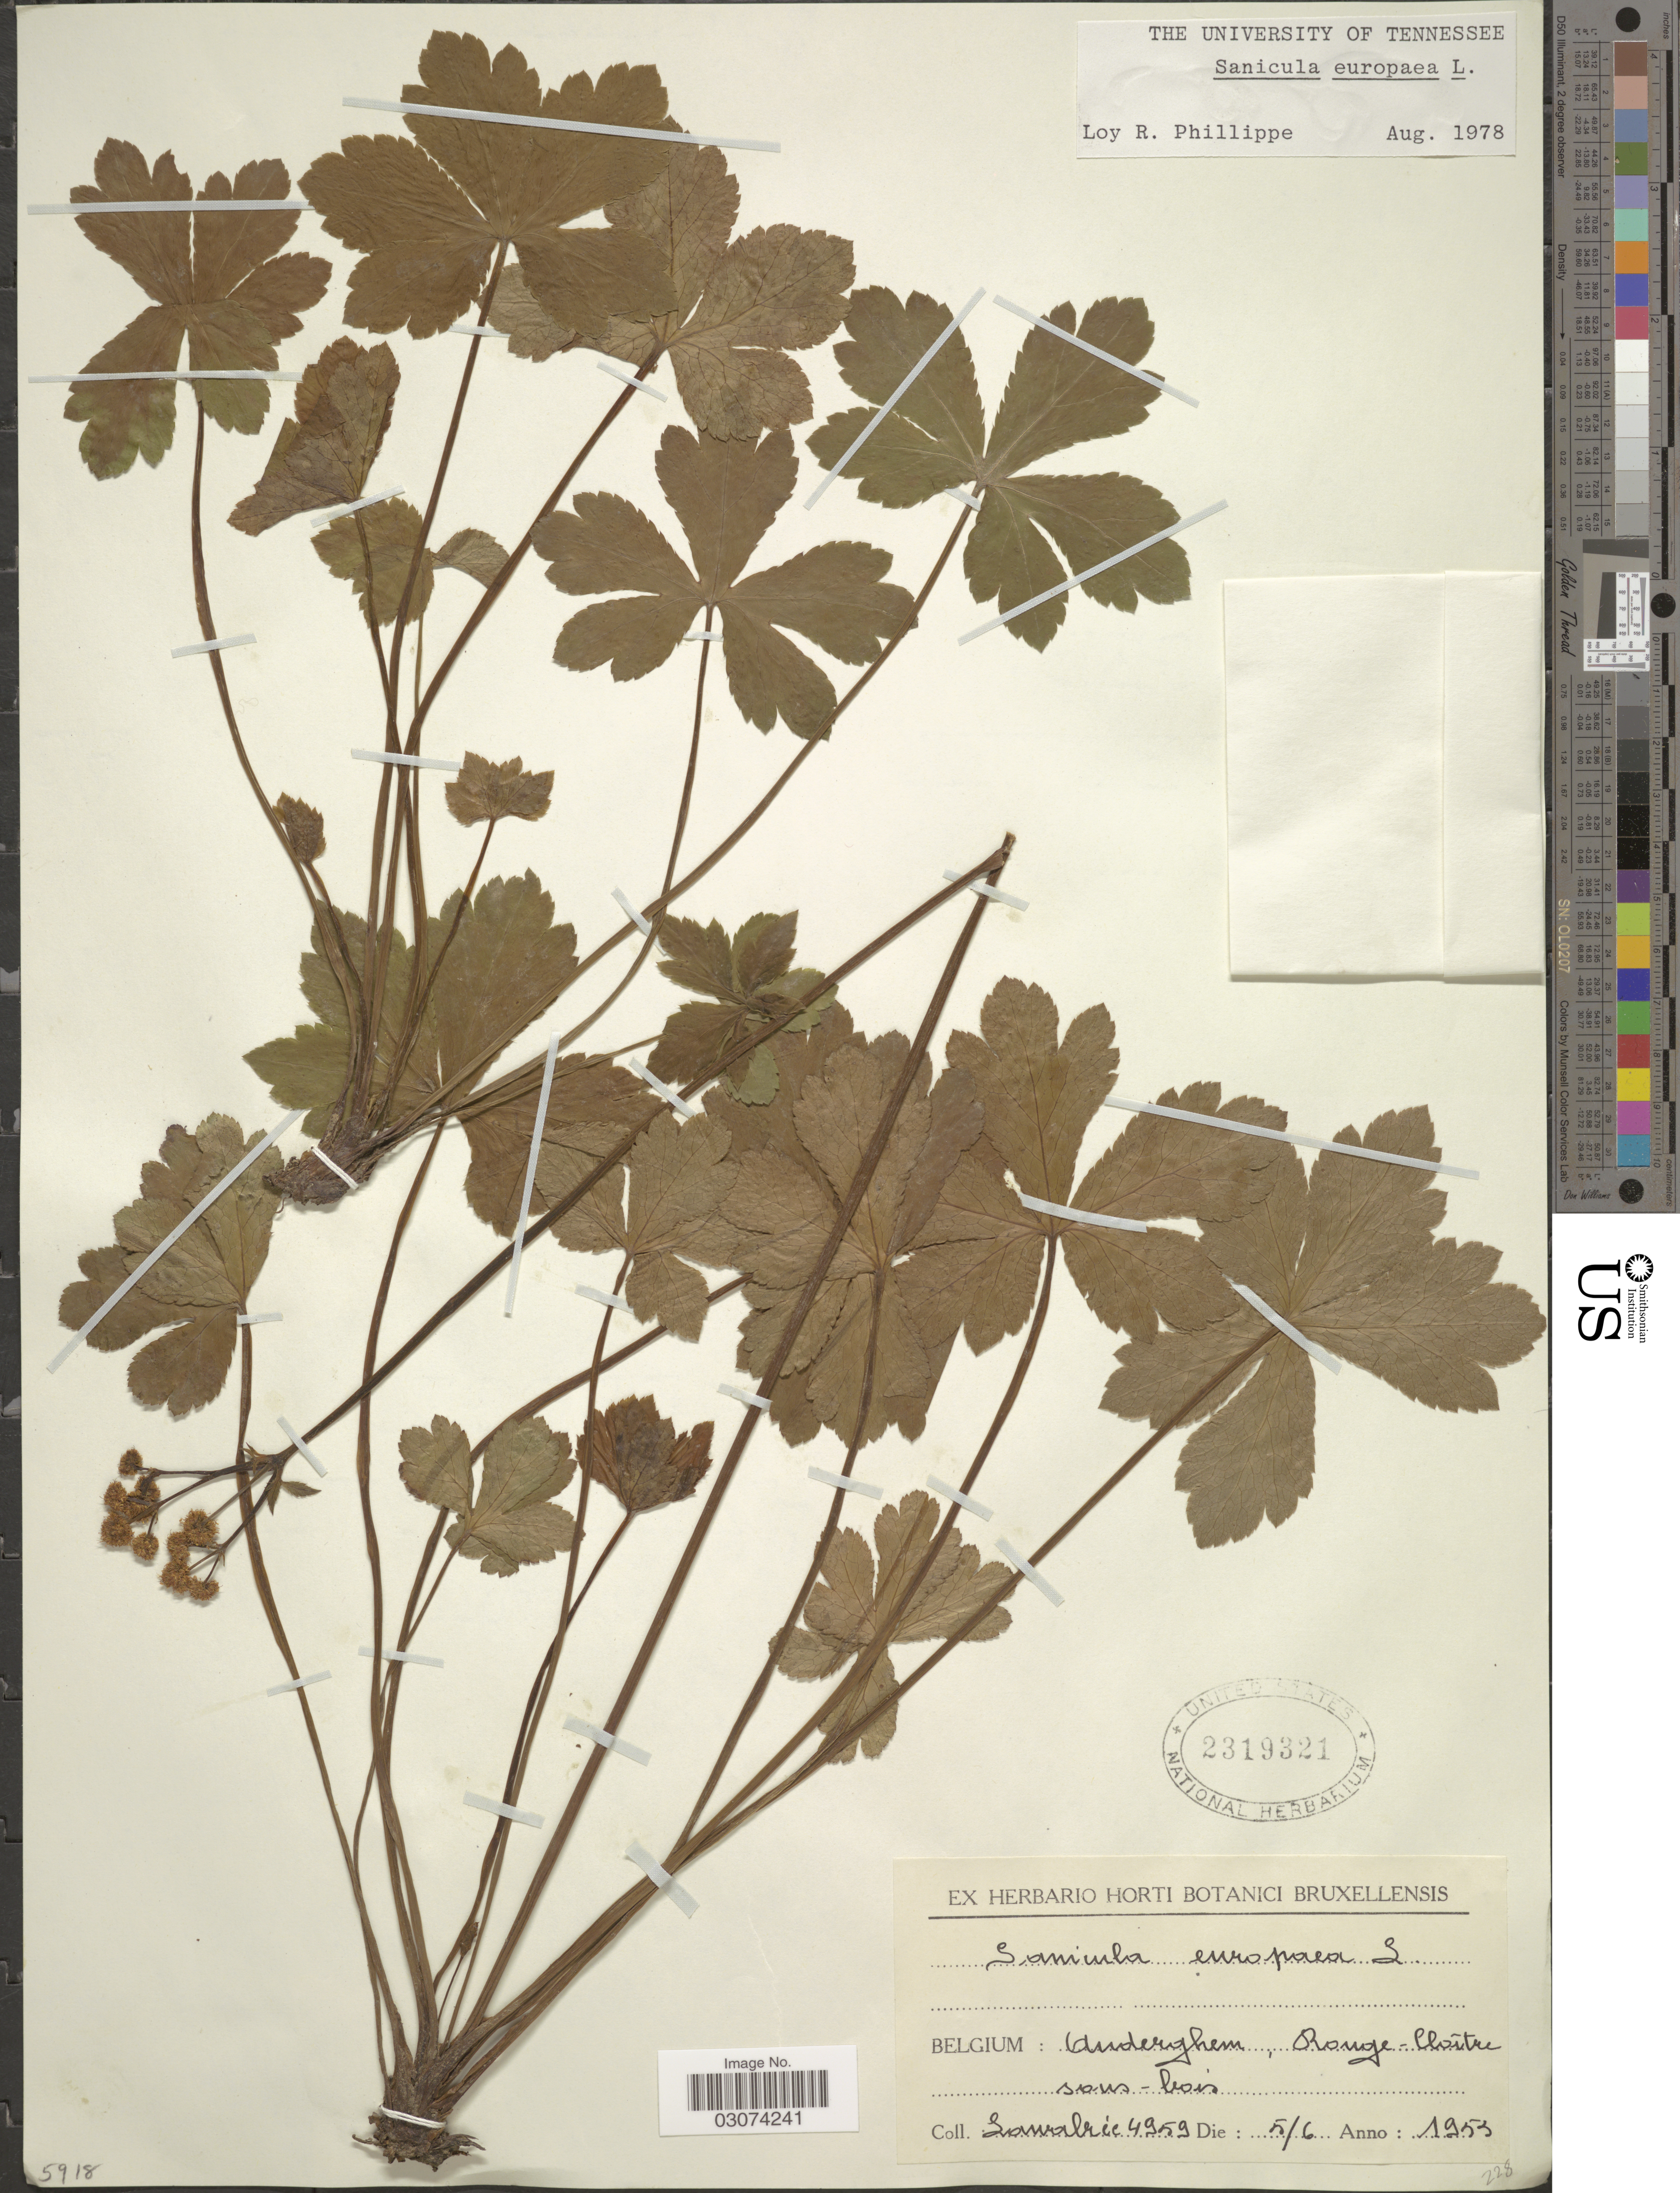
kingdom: Plantae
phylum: Tracheophyta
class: Magnoliopsida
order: Apiales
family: Apiaceae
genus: Sanicula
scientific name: Sanicula europaea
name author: L.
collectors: Lawalrée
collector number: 4959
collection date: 1953-06-05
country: Belgium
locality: Auderghem, Rouge-Cloître sous-bois.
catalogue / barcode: US 2319321